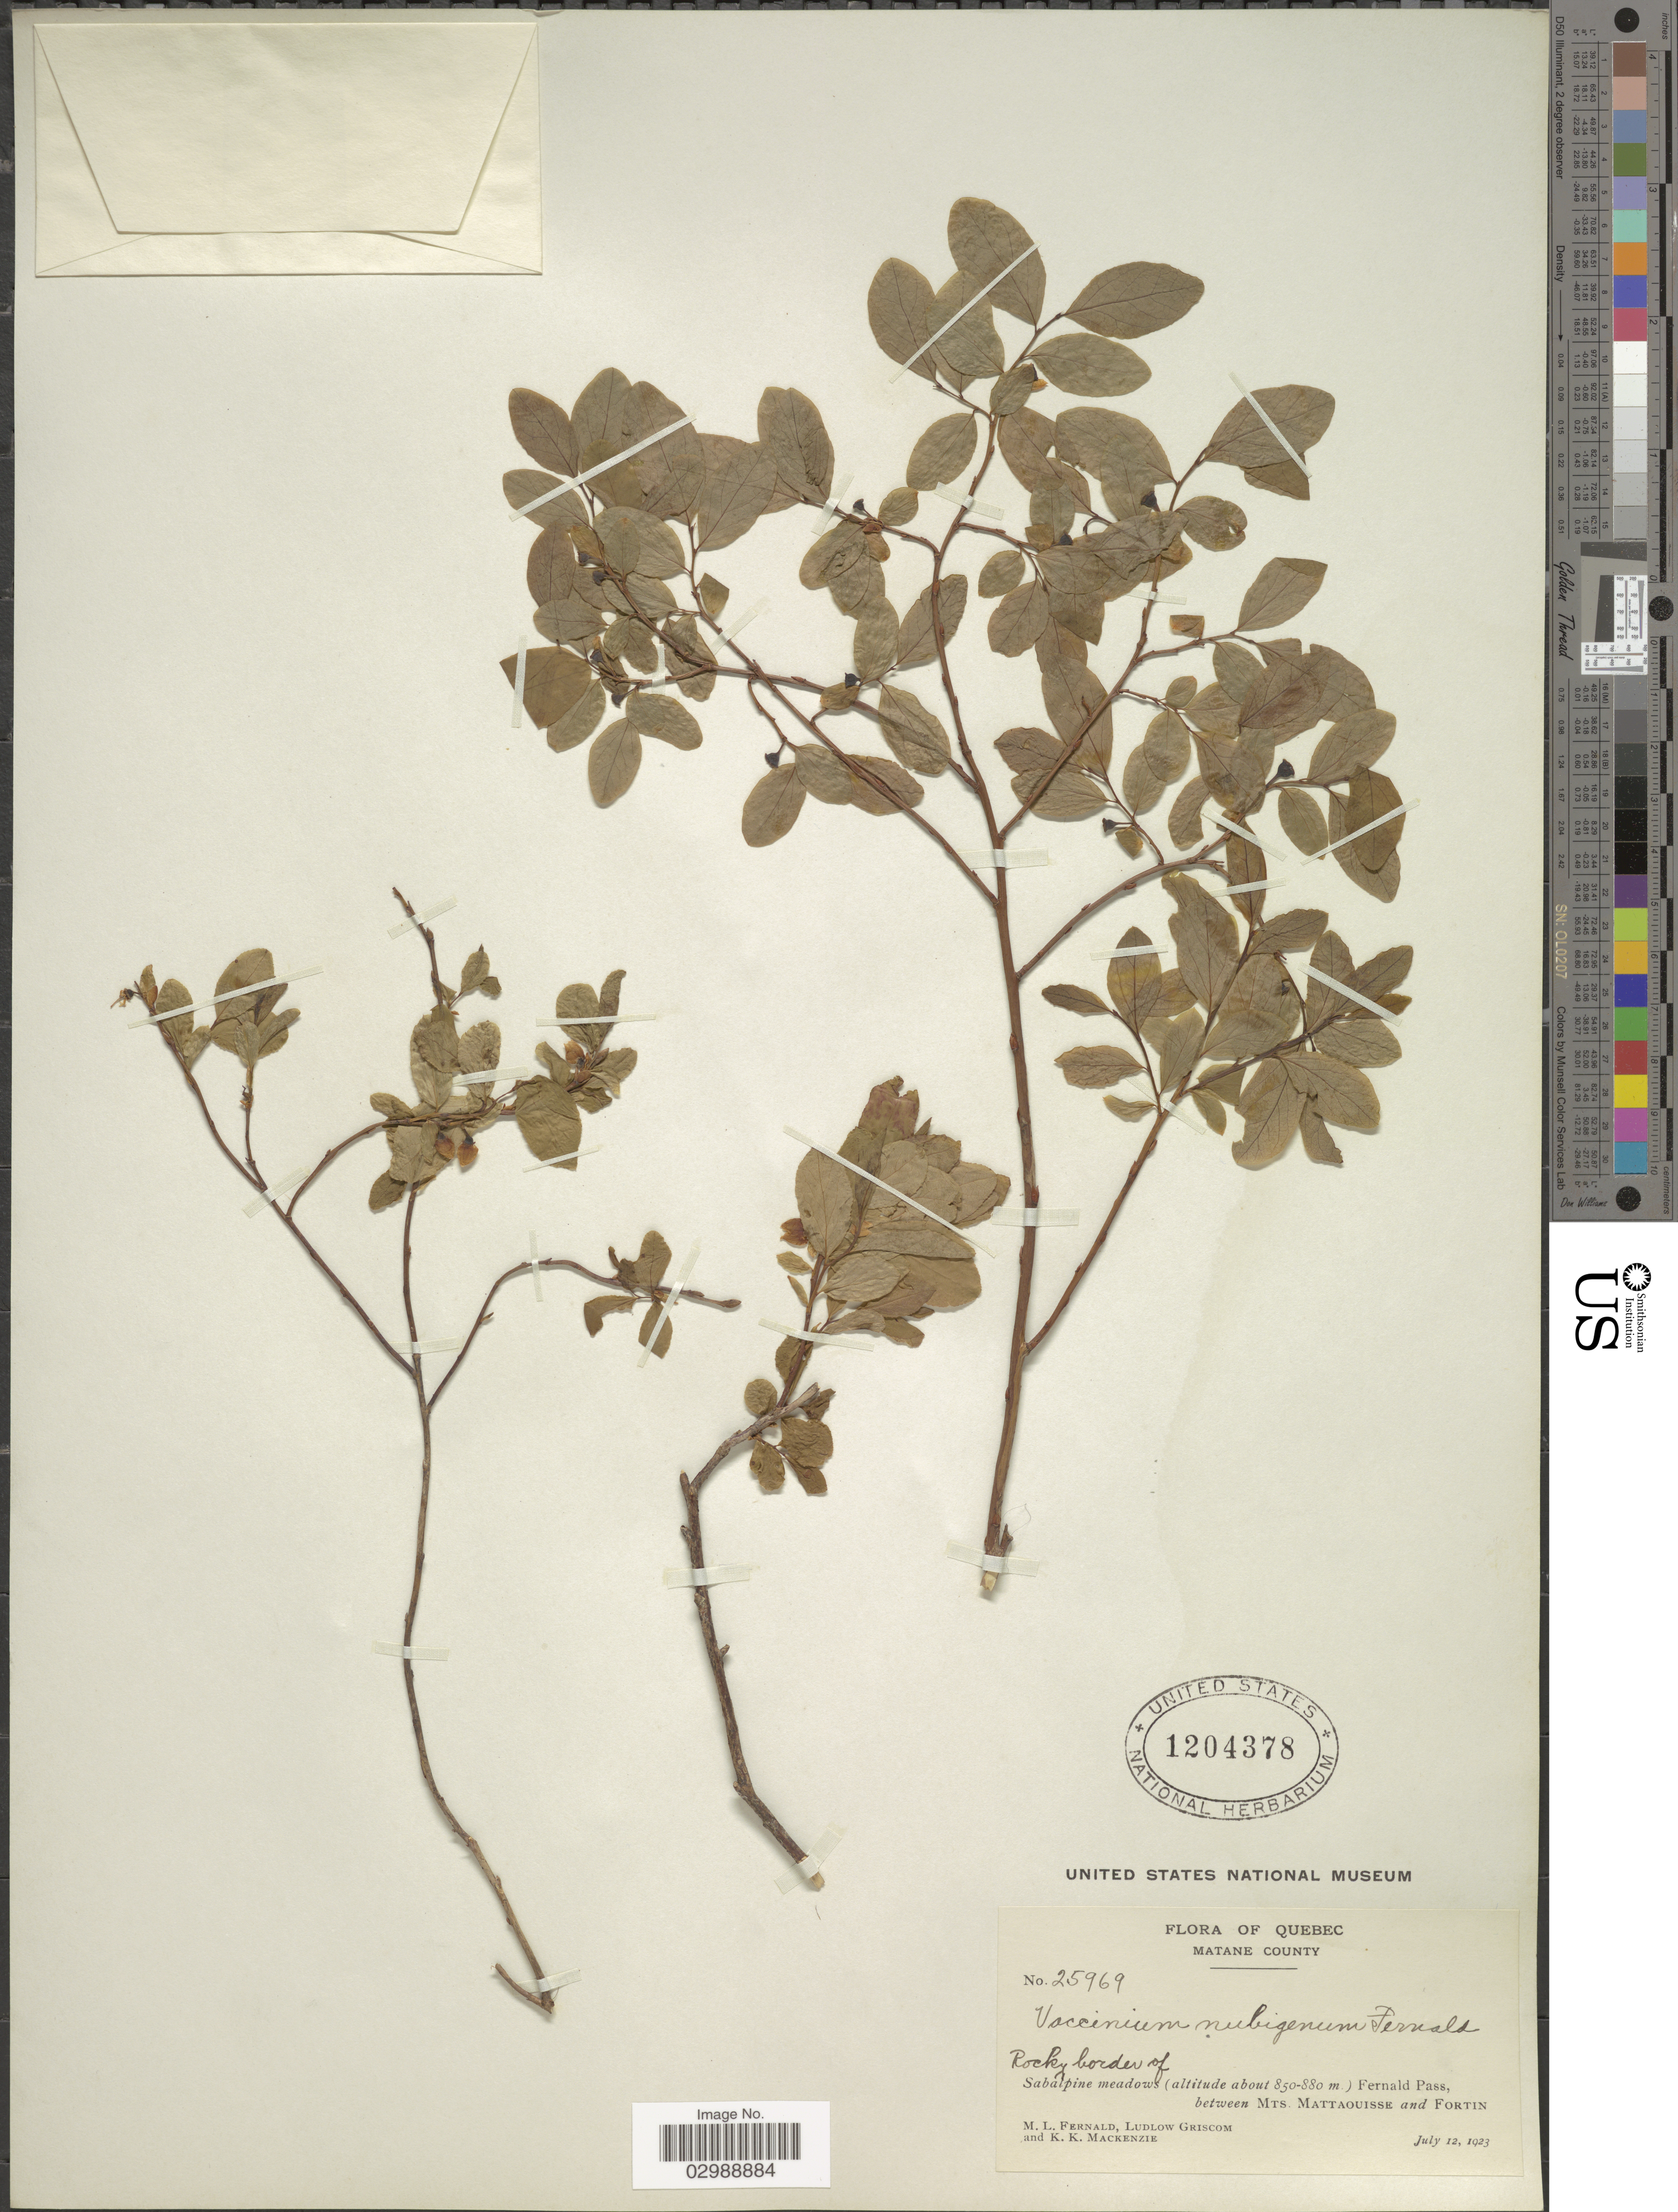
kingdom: Plantae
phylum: Tracheophyta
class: Magnoliopsida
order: Ericales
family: Ericaceae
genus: Vaccinium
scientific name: Vaccinium nubigenum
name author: Fernald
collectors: M. L. Fernald, L. Griscom & K. K. Mackenzie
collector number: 25969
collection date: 1923-07-12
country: Canada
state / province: Quebec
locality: Matane County. Fernald Pass, between Mts. Mattaouisse and Fortin.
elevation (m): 850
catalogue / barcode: US 1204378